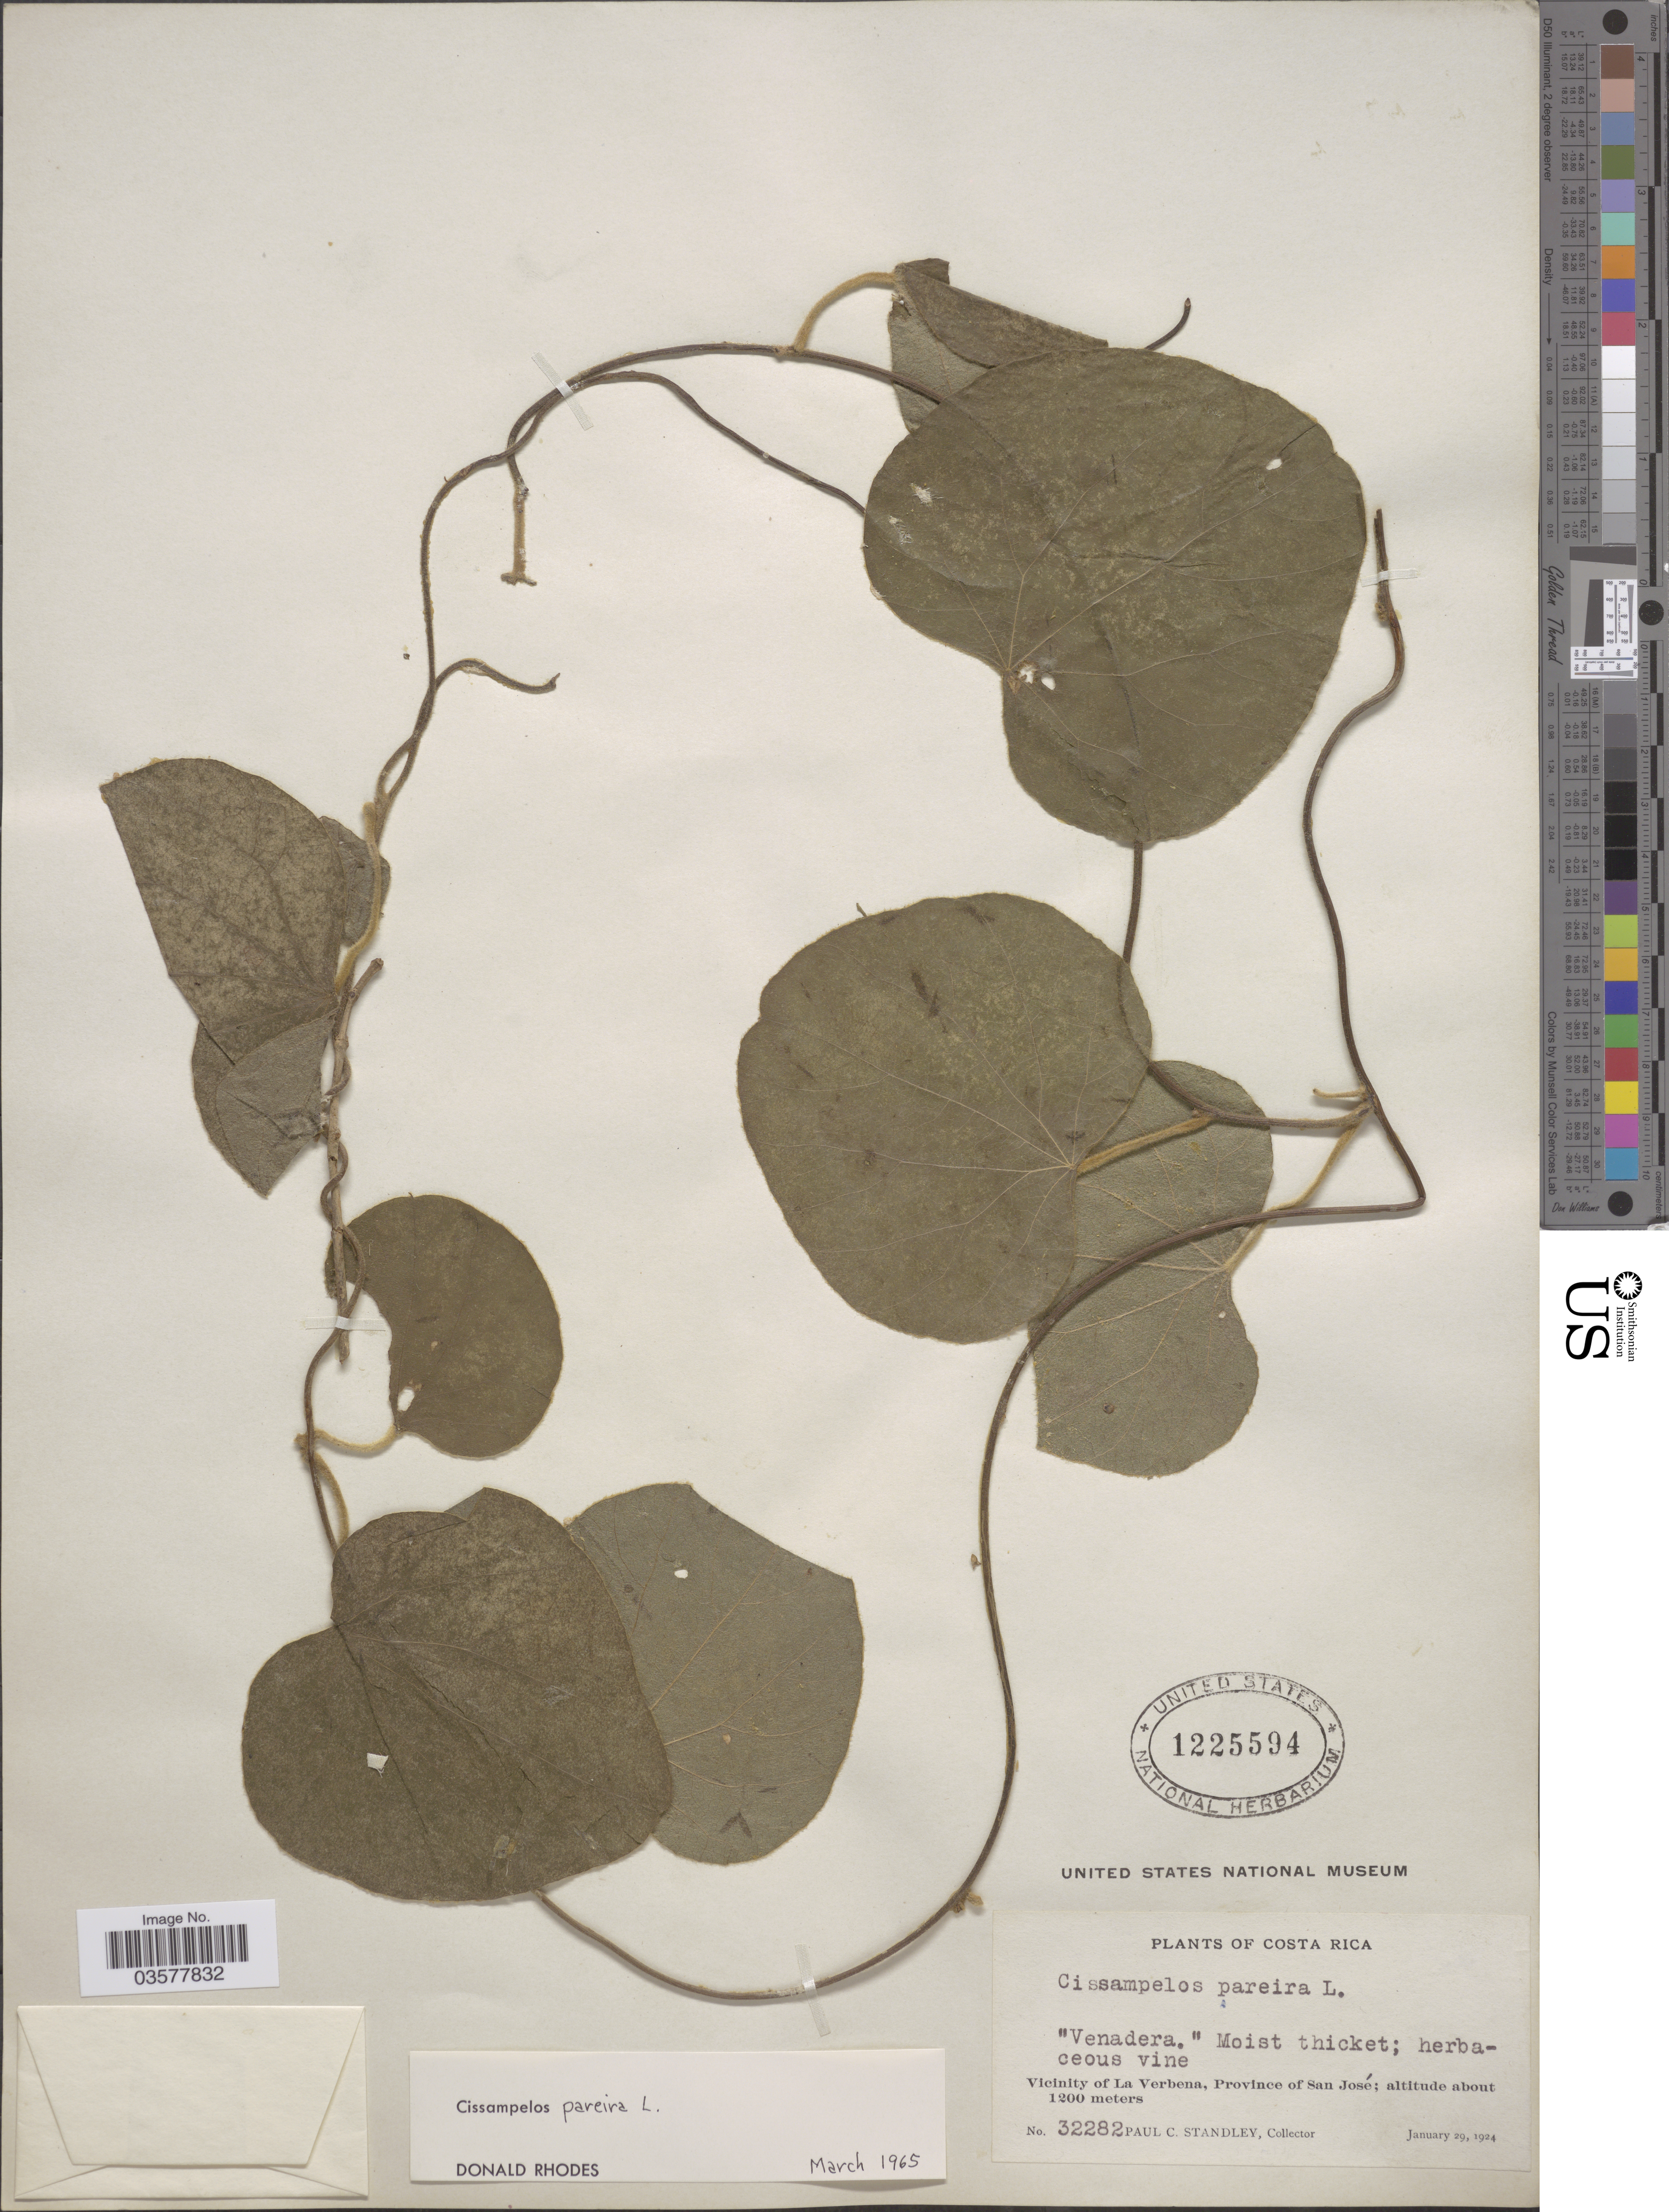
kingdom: Plantae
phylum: Tracheophyta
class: Magnoliopsida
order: Ranunculales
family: Menispermaceae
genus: Cissampelos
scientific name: Cissampelos pareira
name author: L.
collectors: P. C. Standley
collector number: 32282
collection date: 1924-01-29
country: Costa Rica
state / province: San José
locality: Vicinity of La Verbena.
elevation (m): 1200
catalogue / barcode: US 1225594